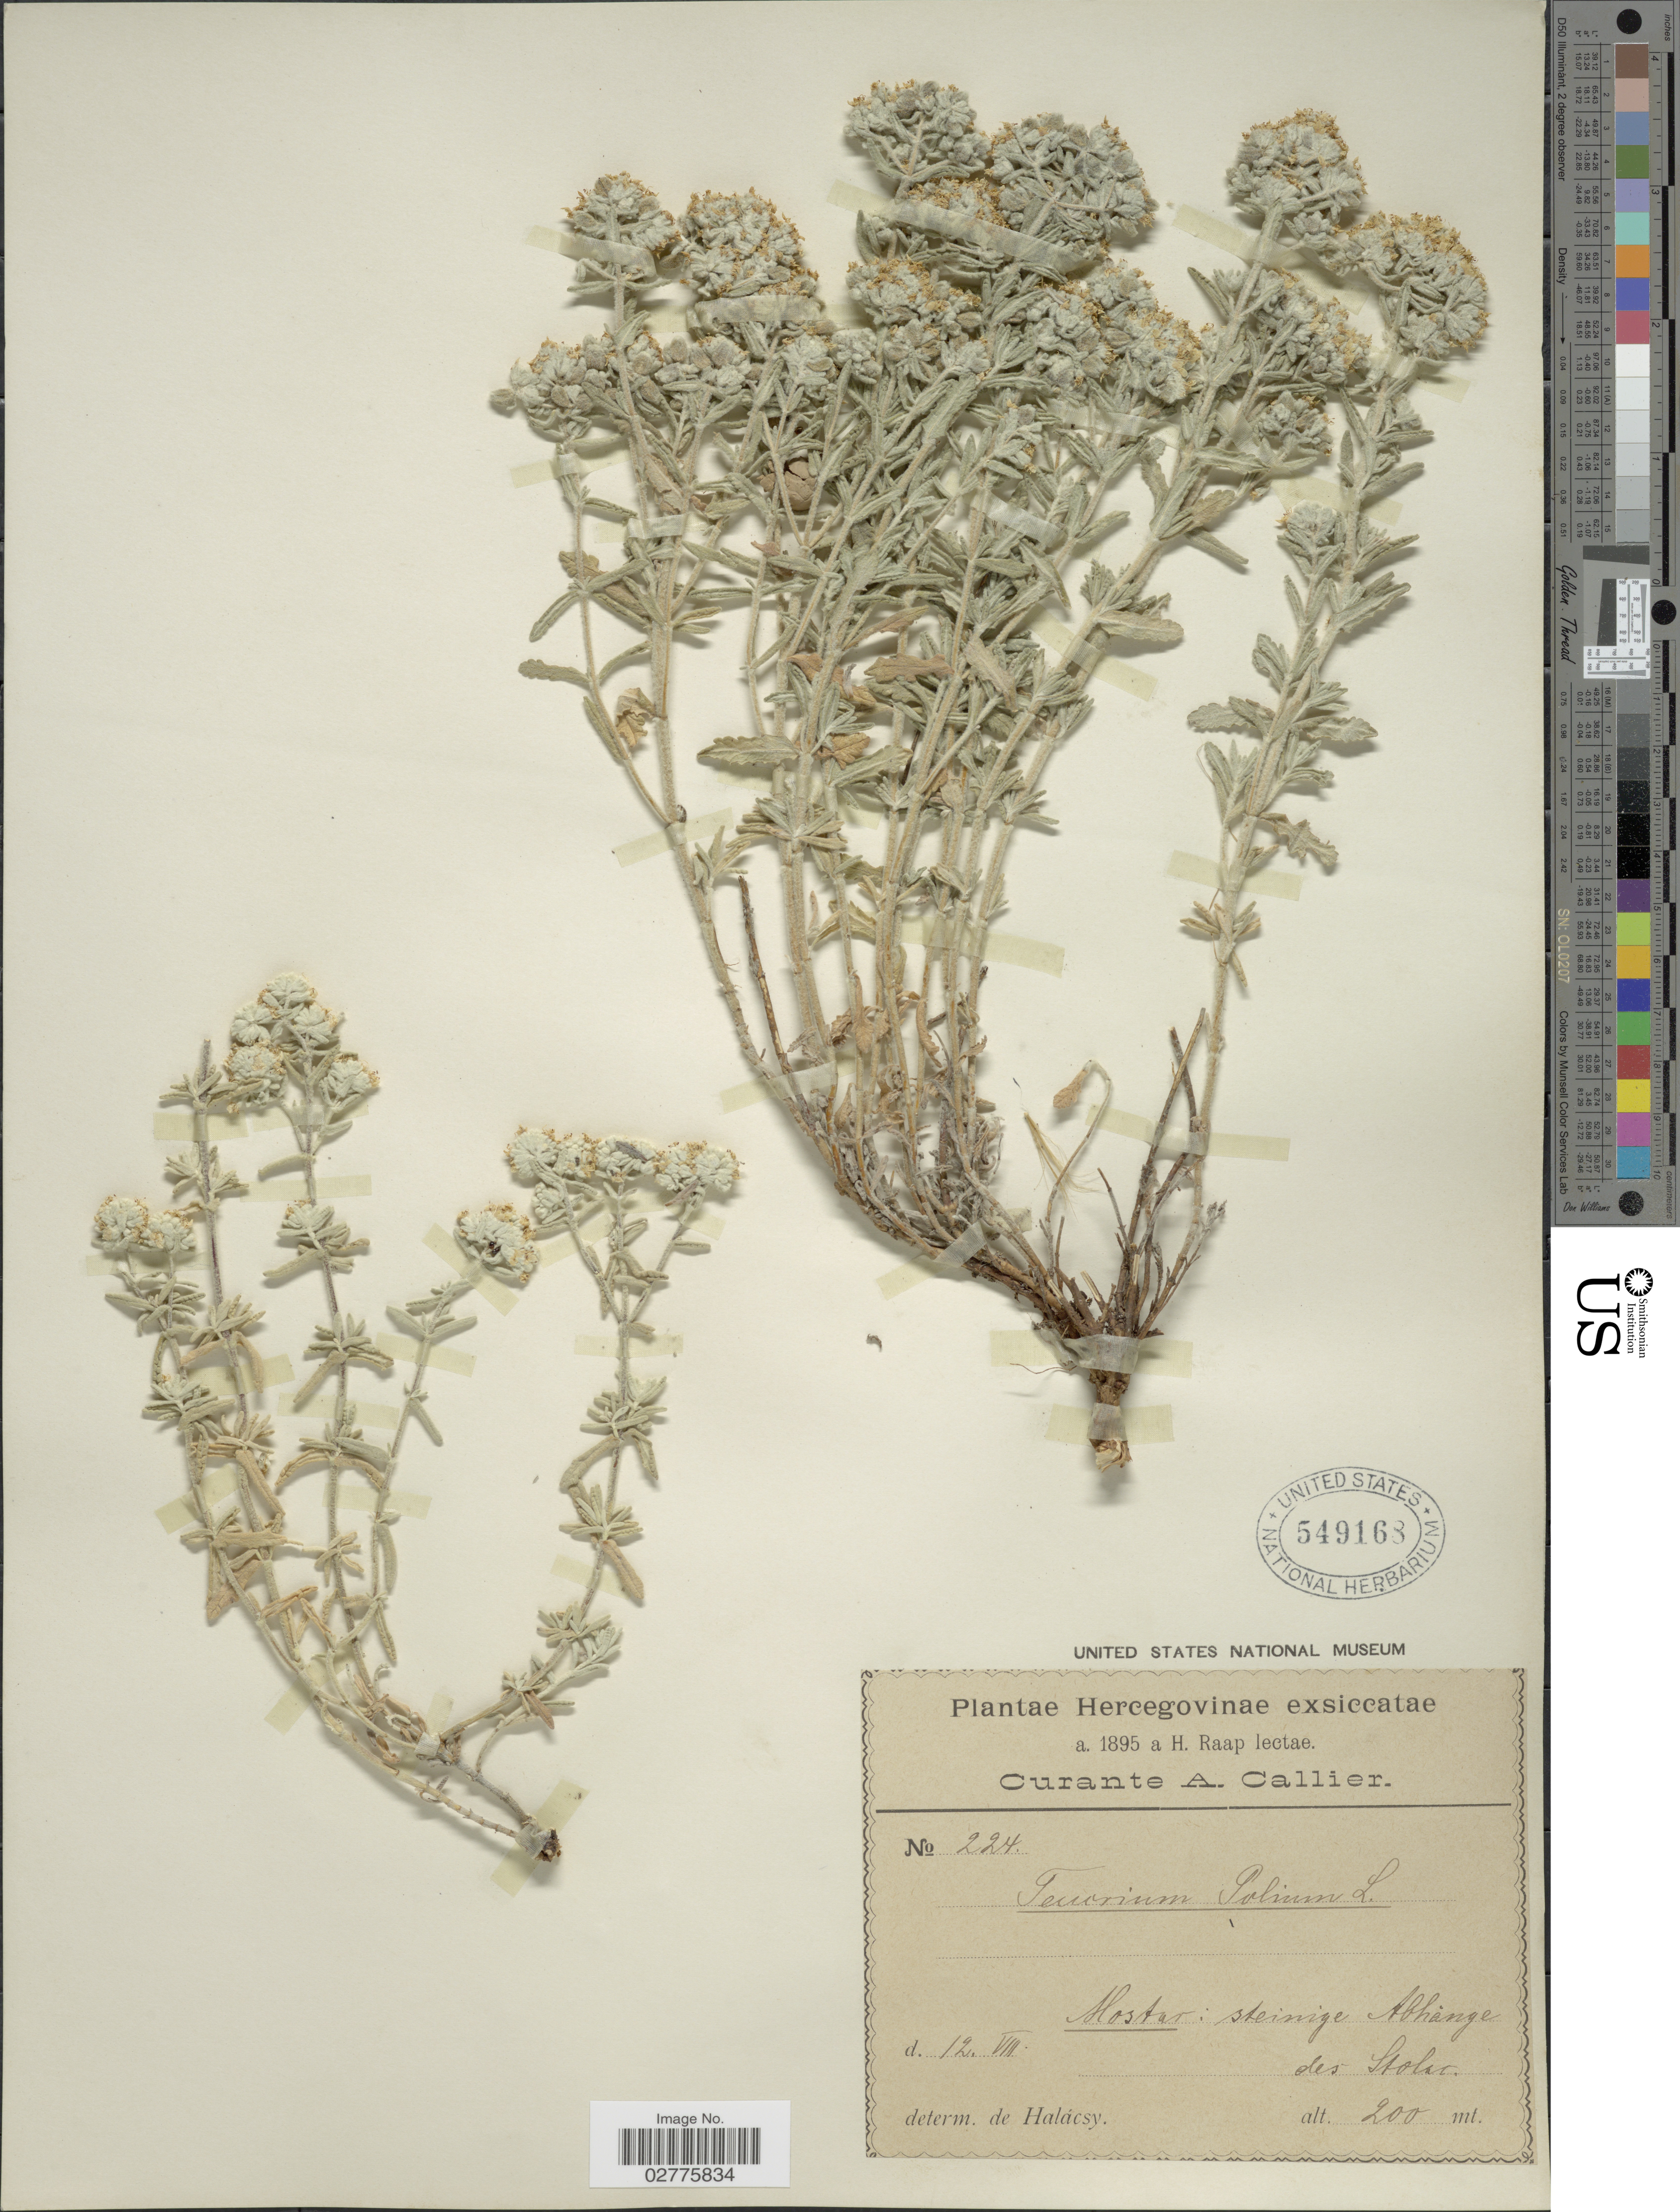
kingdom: Plantae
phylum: Tracheophyta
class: Magnoliopsida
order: Lamiales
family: Lamiaceae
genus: Teucrium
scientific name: Teucrium polium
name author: L.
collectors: H. Raap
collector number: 224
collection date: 1895-08-12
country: Bosnia and Herzegovina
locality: Hercegovinae Mostar: steinige Abhänge des Stolar.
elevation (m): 200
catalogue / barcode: US 549163